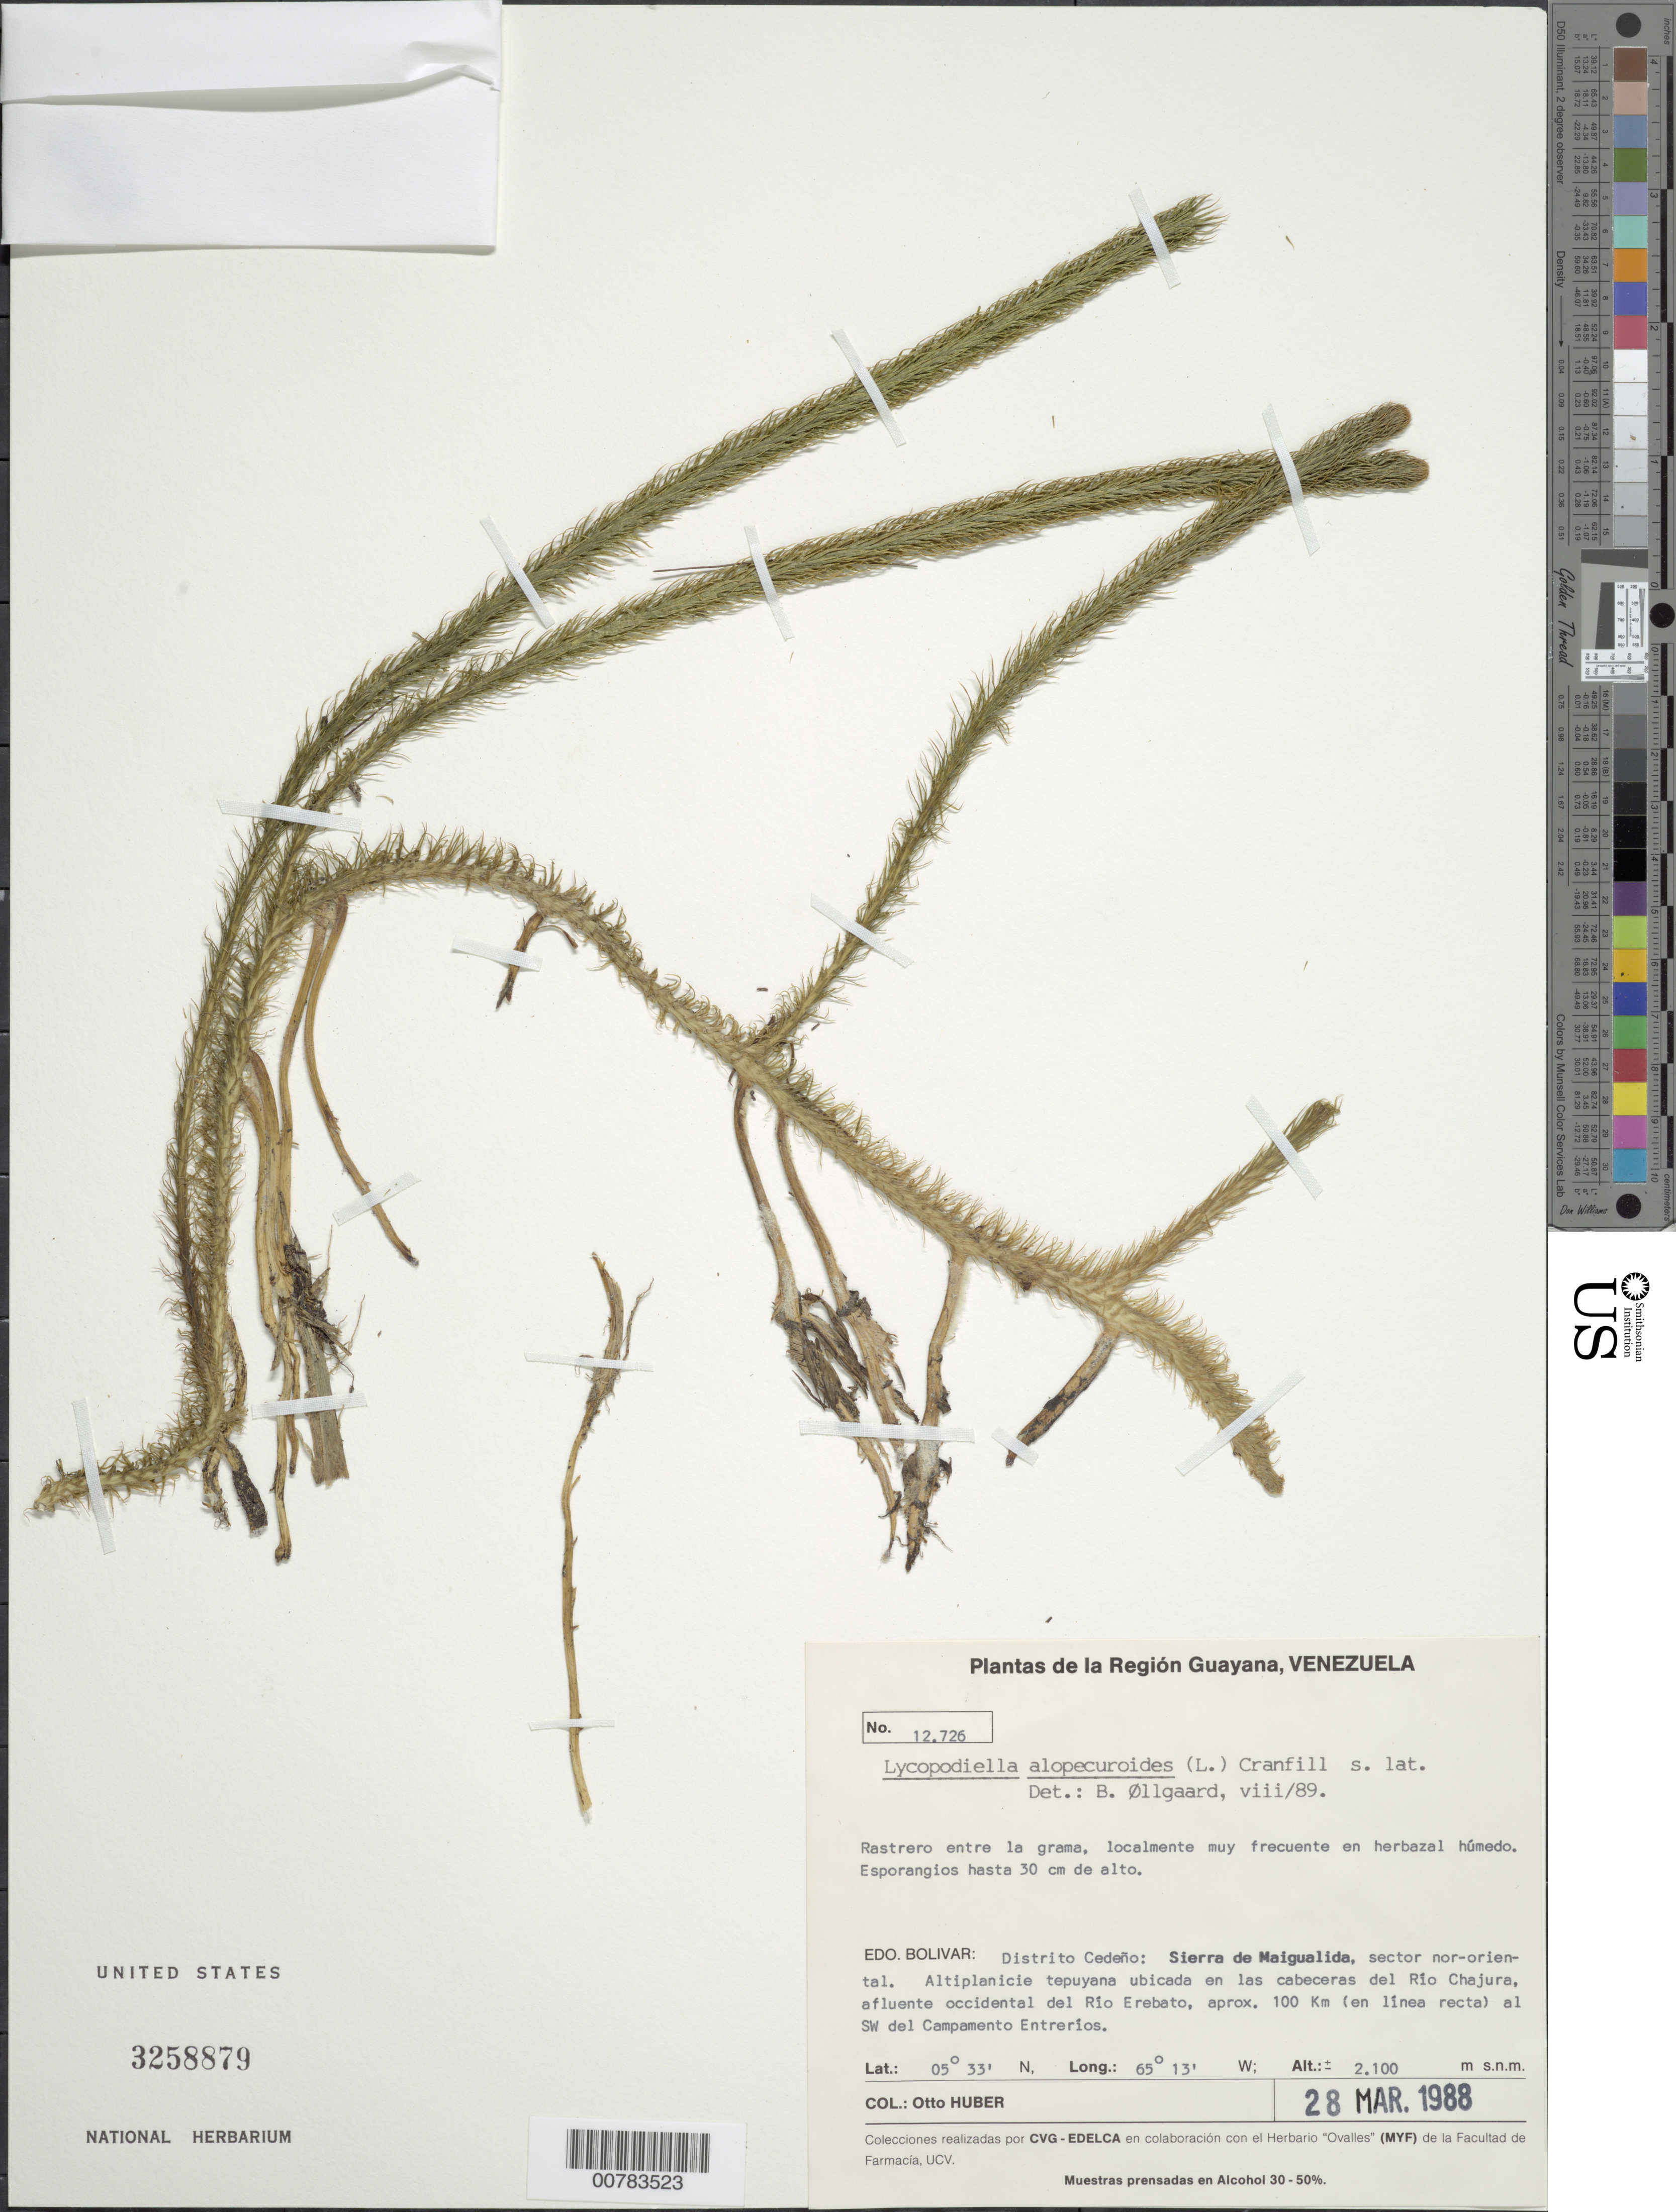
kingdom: Plantae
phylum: Tracheophyta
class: Lycopodiopsida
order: Lycopodiales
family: Lycopodiaceae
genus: Lycopodiella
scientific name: Lycopodiella alopecuroides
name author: (L.) Cranfill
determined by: Øllgaard, Benjamin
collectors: O. Huber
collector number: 12726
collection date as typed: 28-Mar-88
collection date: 1988-03-28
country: Venezuela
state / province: Bolívar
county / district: Cedeño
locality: Sierra de Maigualida, sector nor-oriental, cabeceras del Río Chajura, afluente occidental del Río Erebato, aprox. 100 km al SW del Campamento EntreRíos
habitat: Rastrero entre la grama, en herbazal húmedo.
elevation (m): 2100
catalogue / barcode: US 3258879